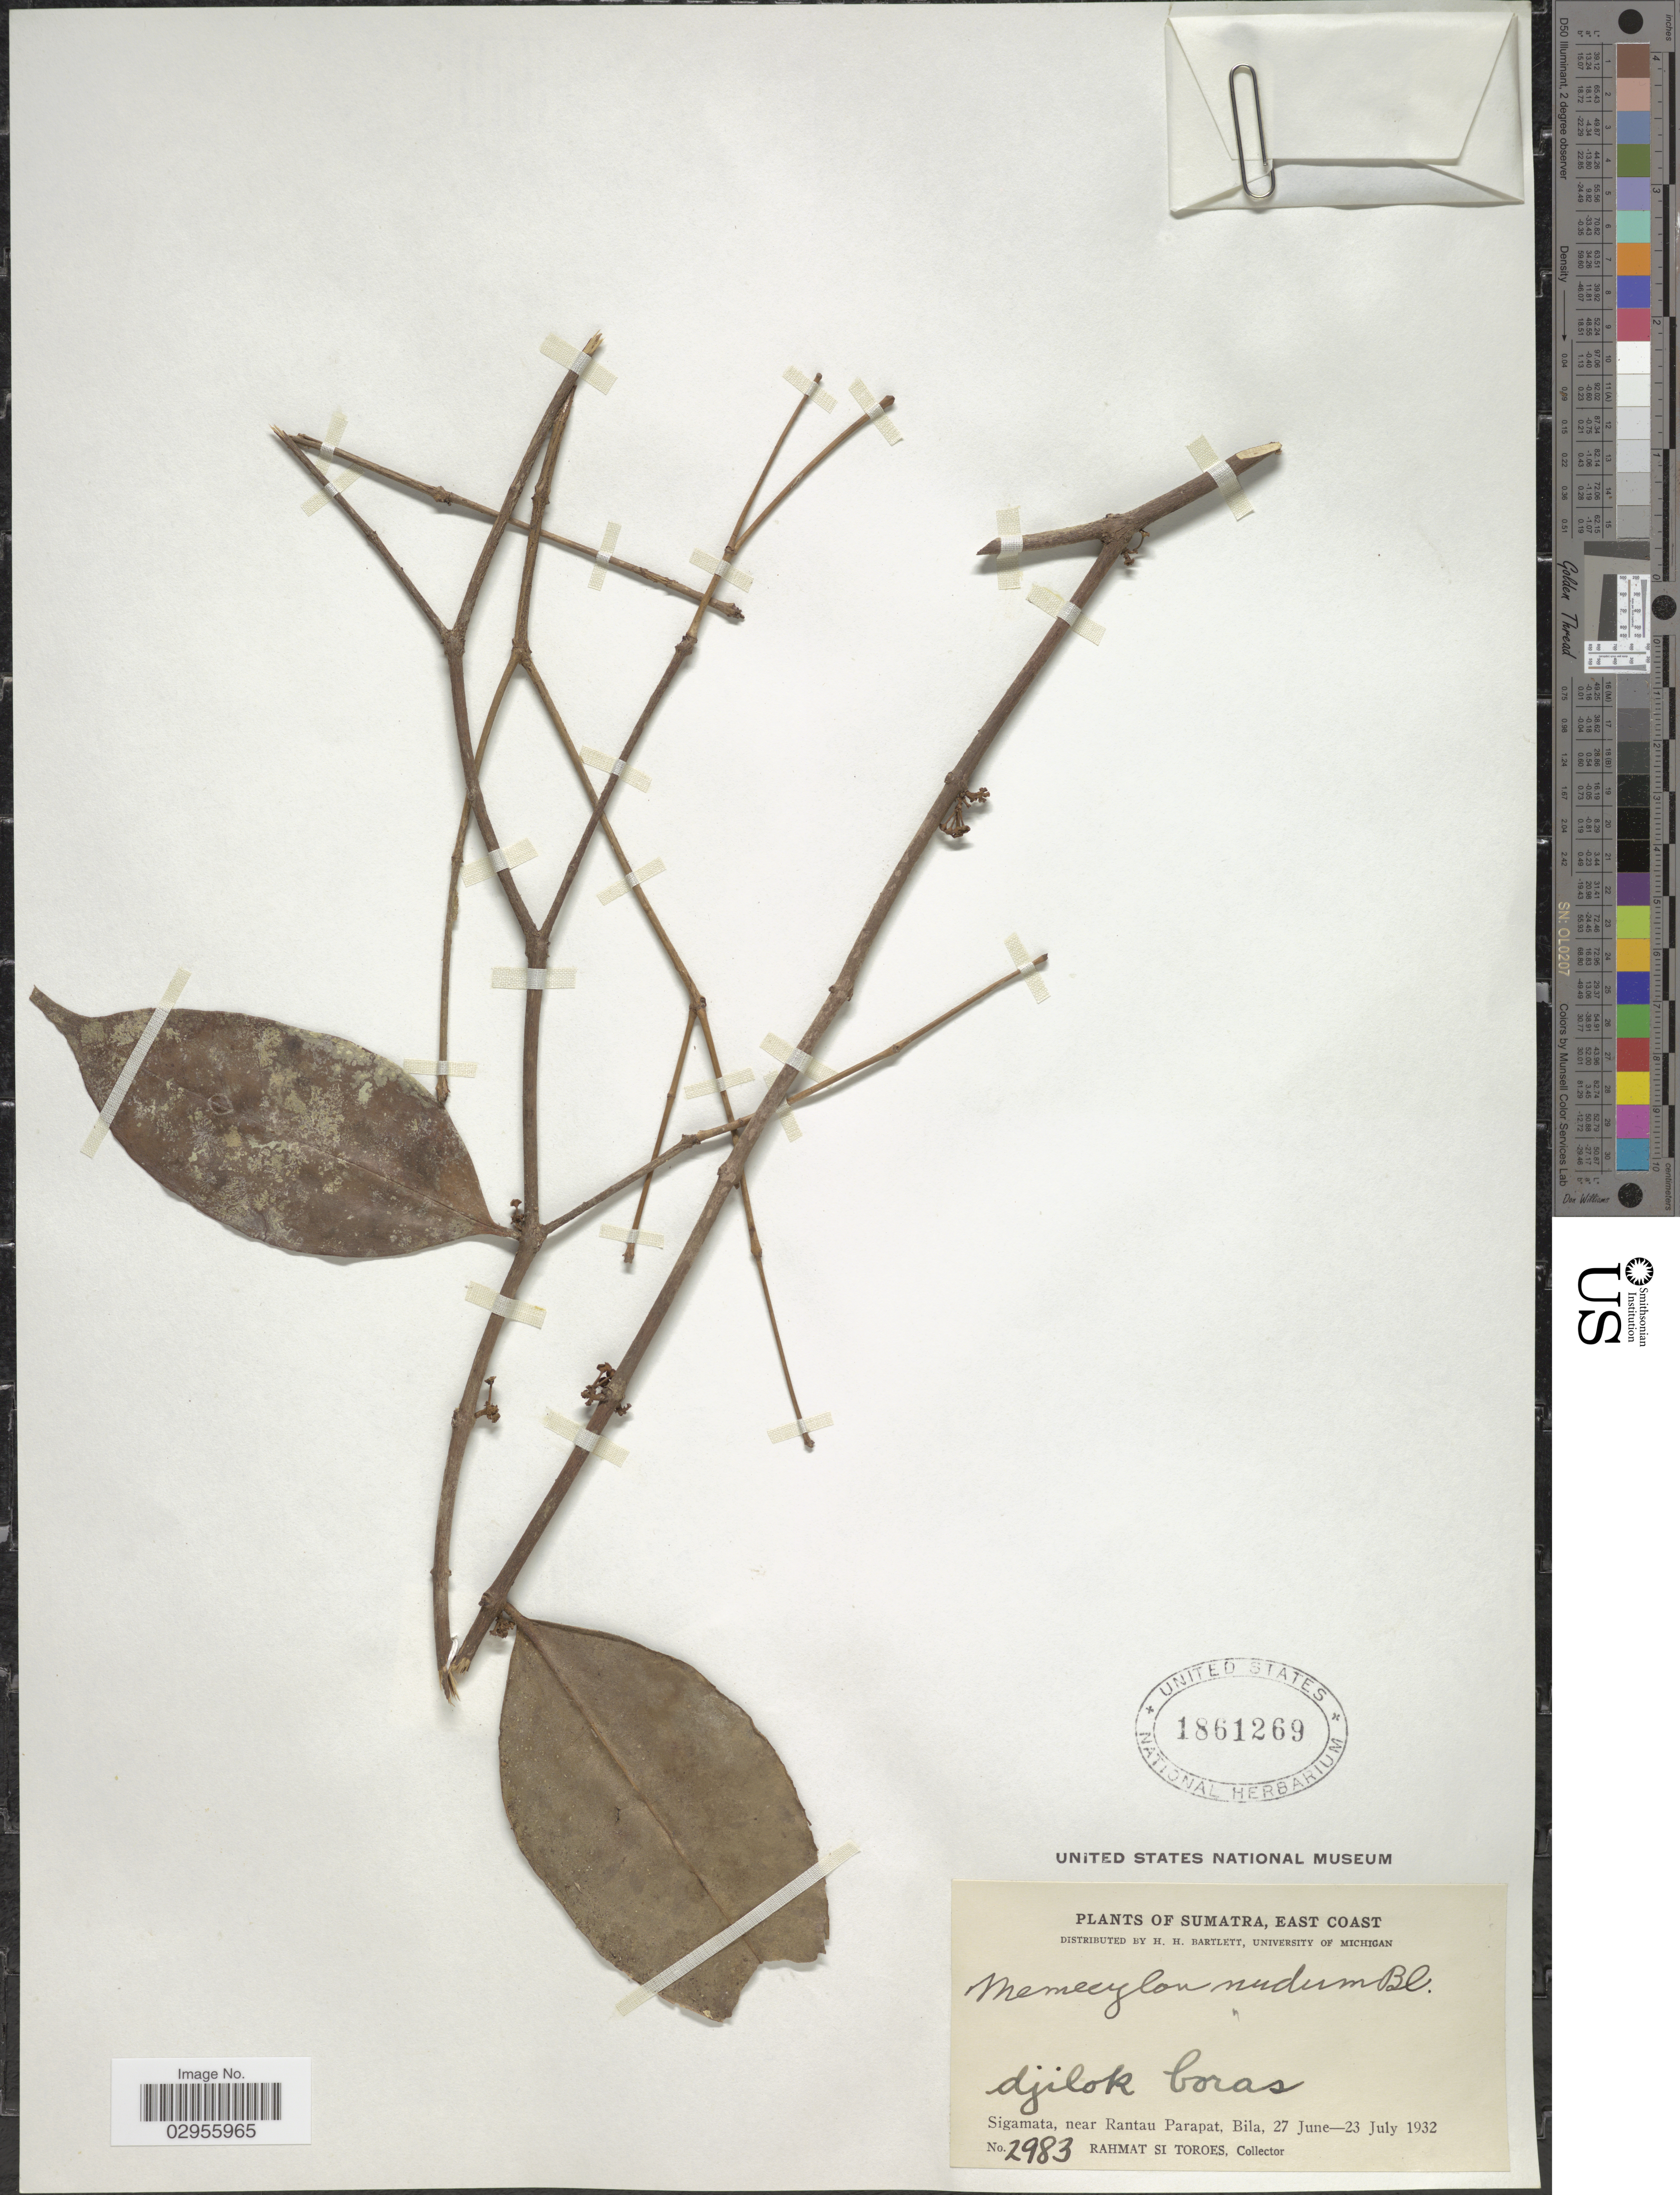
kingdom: Plantae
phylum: Tracheophyta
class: Magnoliopsida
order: Myrtales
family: Melastomataceae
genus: Memecylon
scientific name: Memecylon nudum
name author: Blume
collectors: Rahmat Si Boeea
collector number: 2983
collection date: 1932-06-27/1932-07-23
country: Indonesia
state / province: Sumatra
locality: East Coast. Sigamata, near Rantau Parapat, Bila.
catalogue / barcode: US 1861269